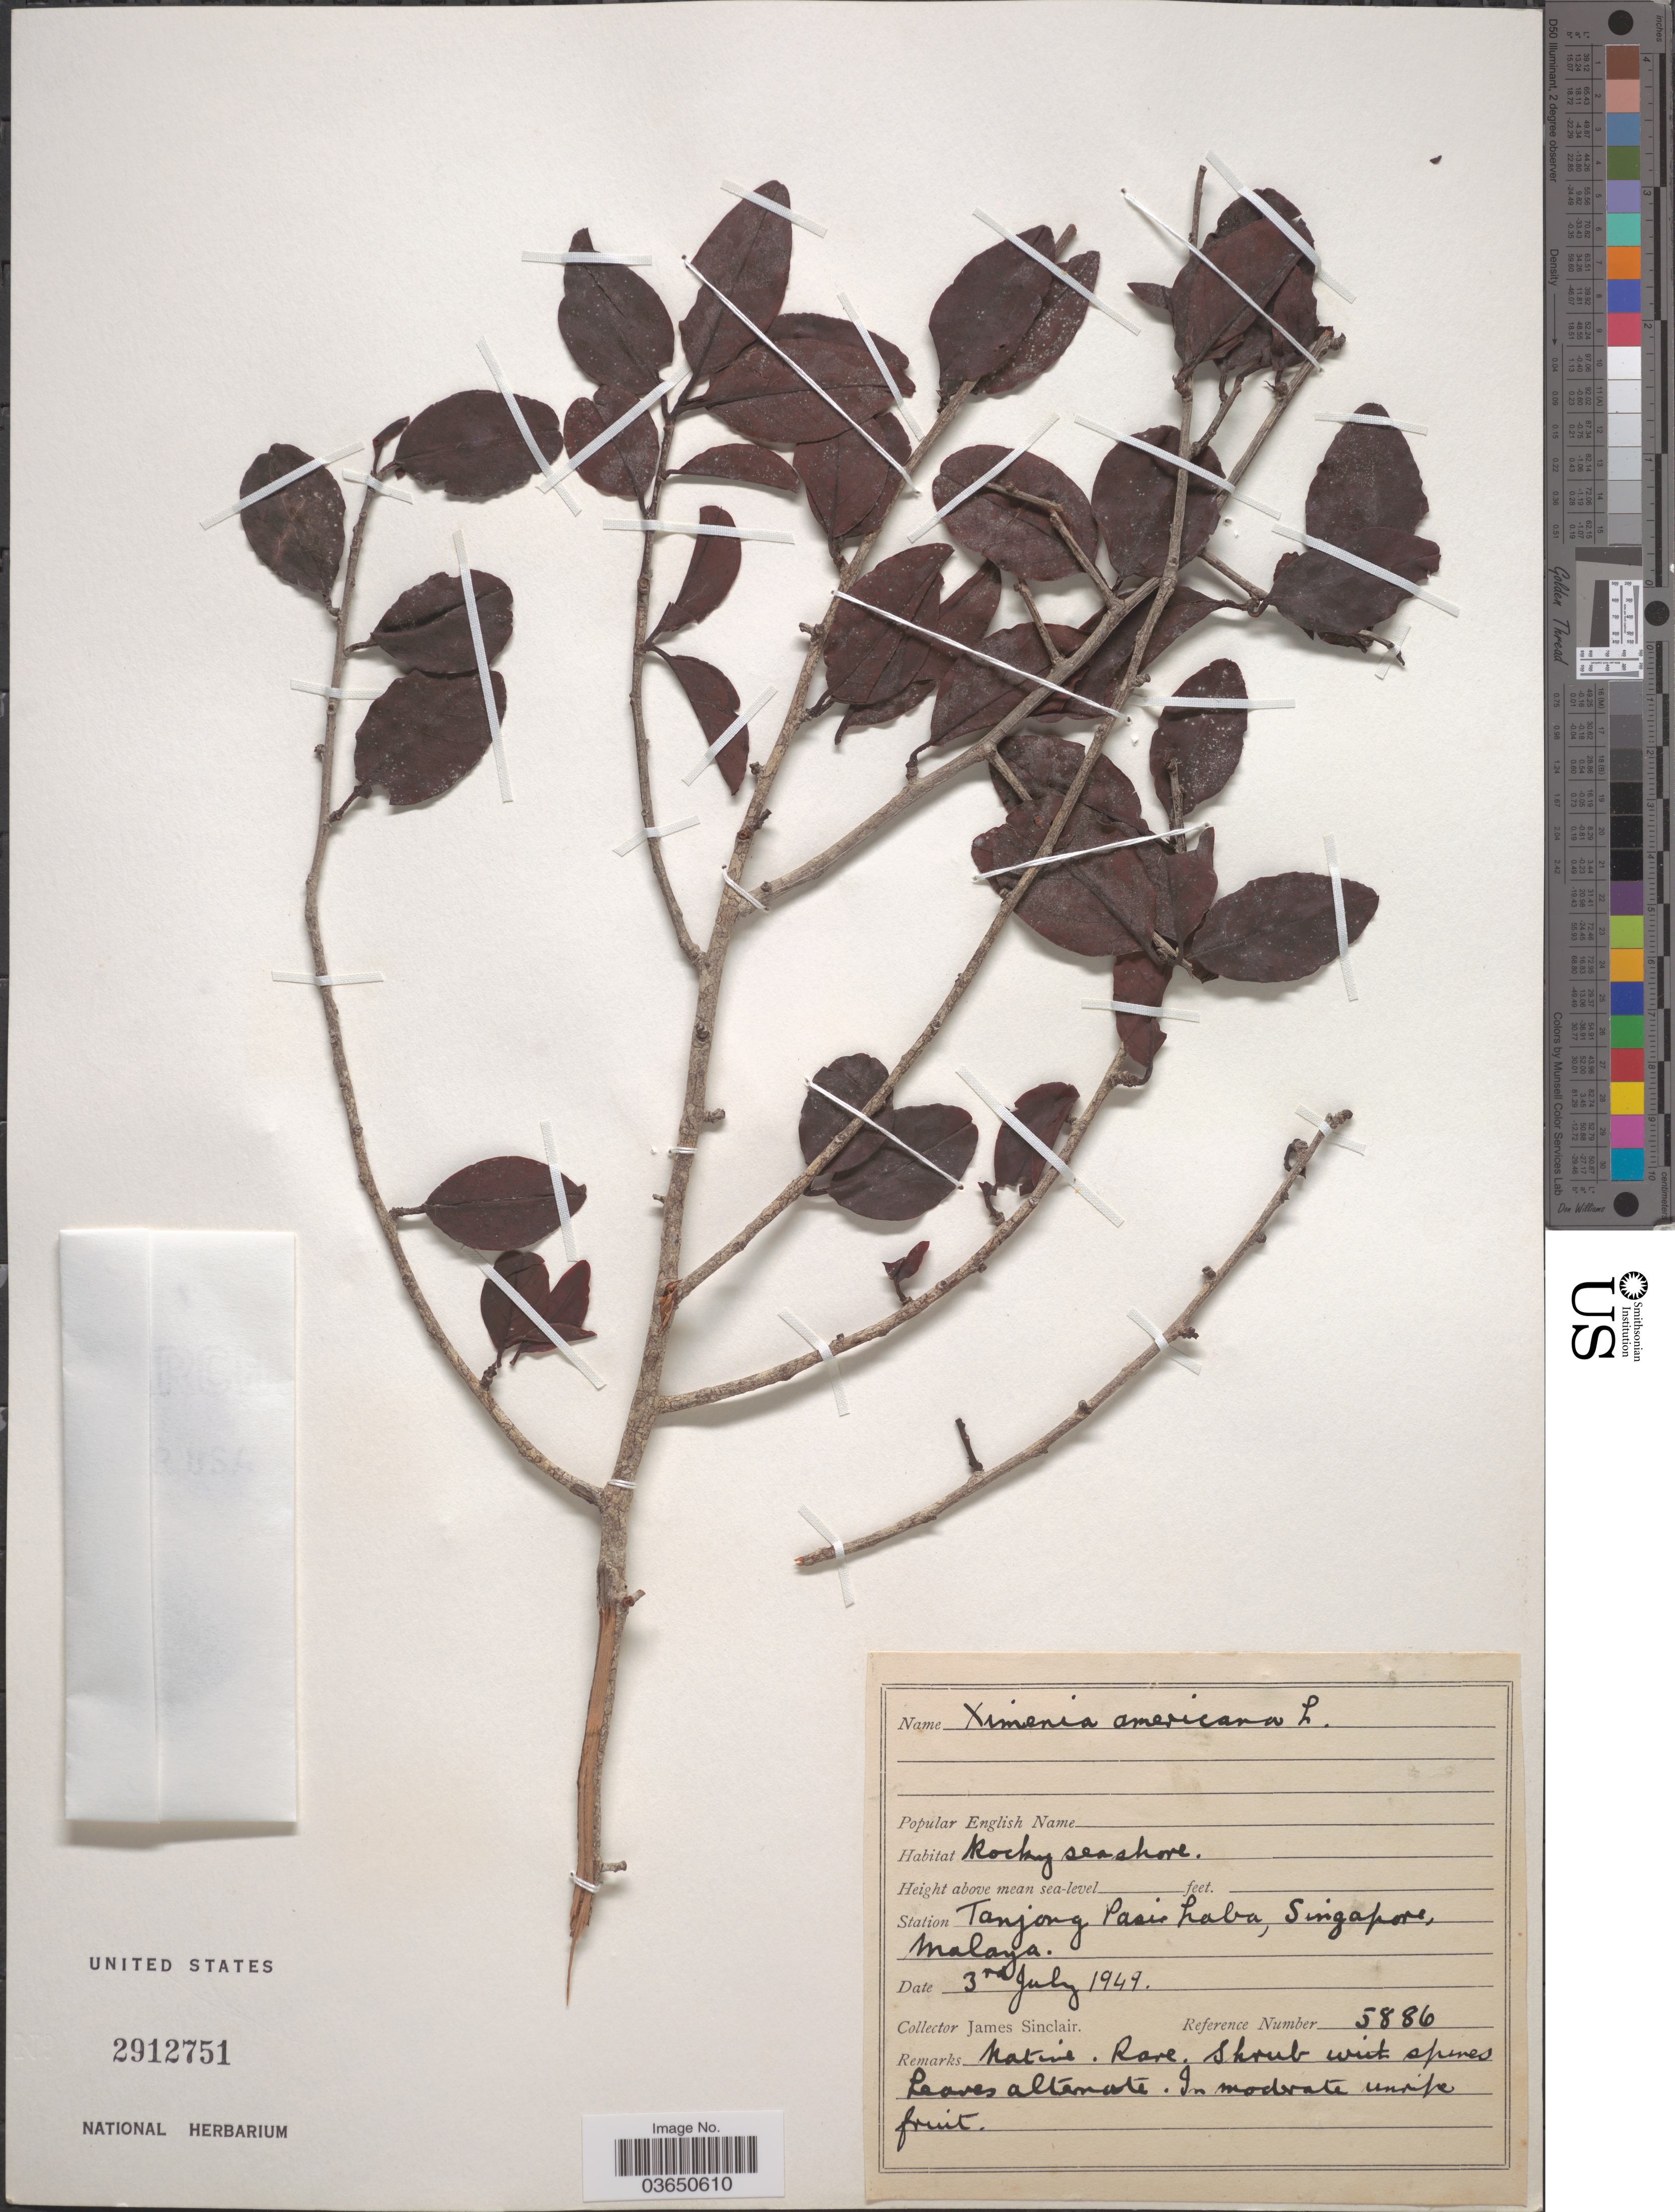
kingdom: Plantae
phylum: Tracheophyta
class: Magnoliopsida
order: Santalales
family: Ximeniaceae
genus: Ximenia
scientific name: Ximenia americana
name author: L.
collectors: J. Sinclair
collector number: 5886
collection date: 1949-07-03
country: Singapore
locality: Station Tanjong Pasir Laba, Malaya.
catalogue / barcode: US 2912751